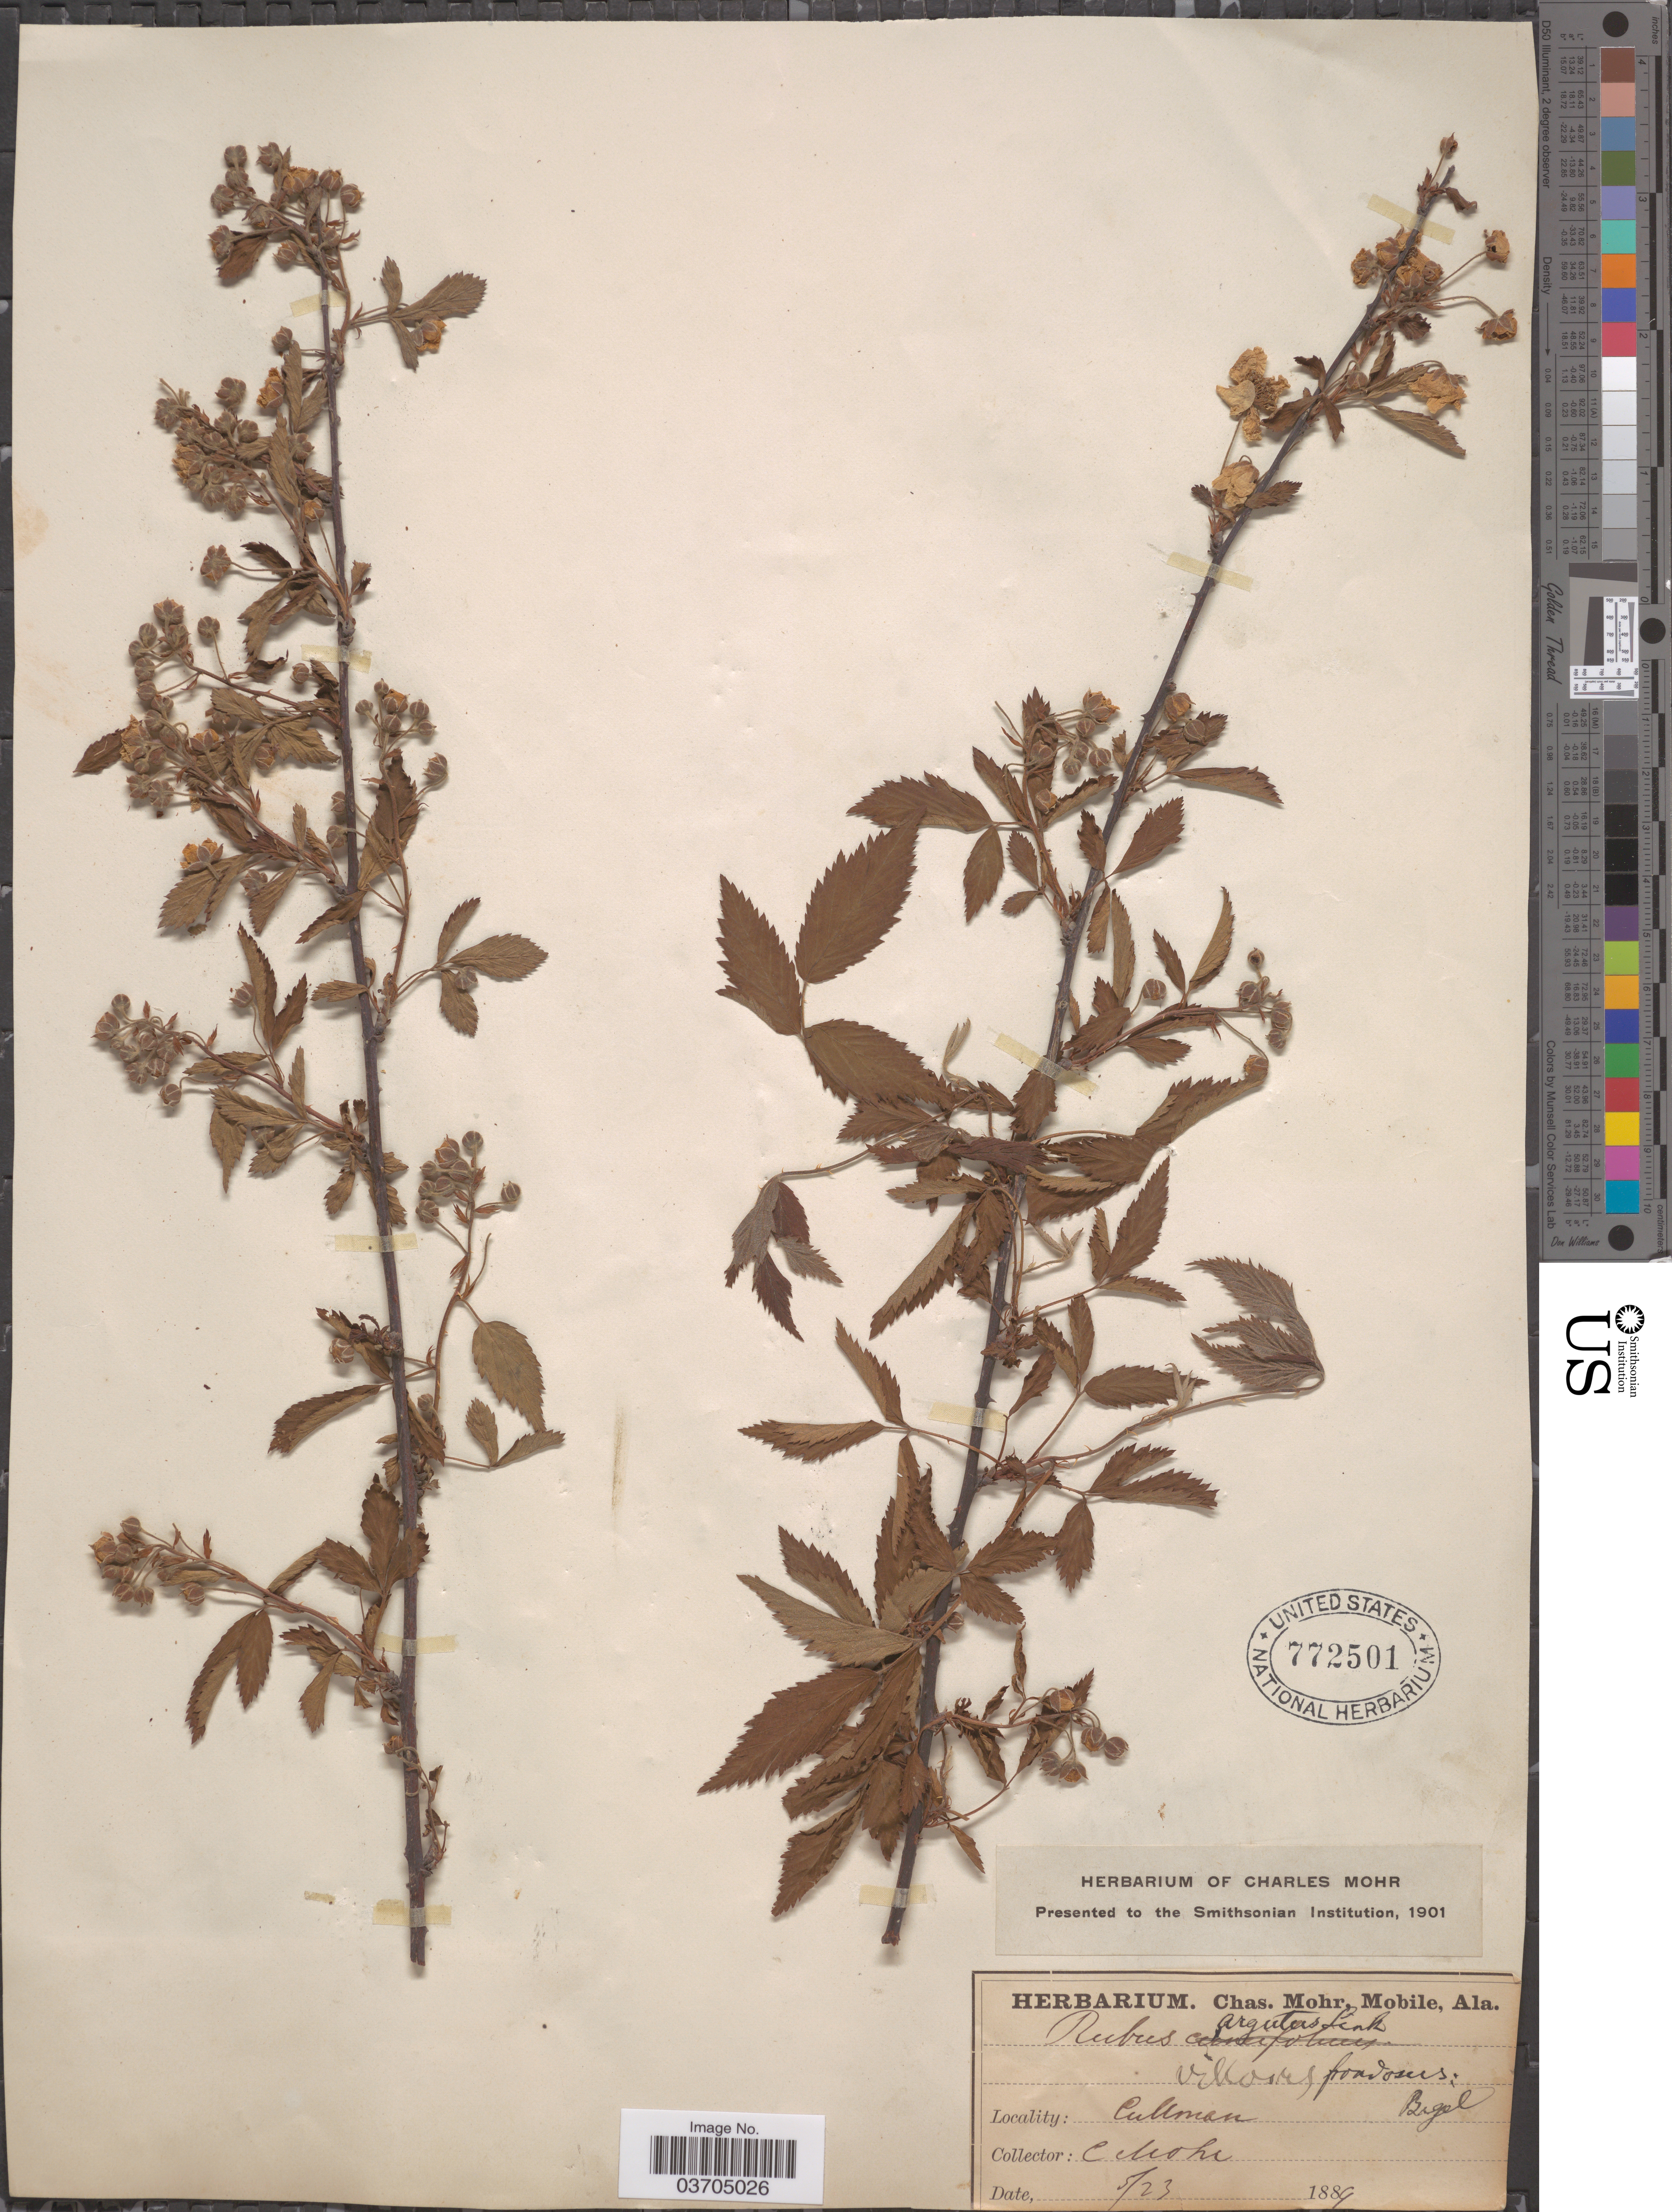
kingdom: Plantae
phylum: Tracheophyta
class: Magnoliopsida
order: Rosales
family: Rosaceae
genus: Rubus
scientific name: Rubus floridus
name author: Tratt.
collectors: Mohr, C. T. (herbarium)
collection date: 1889-05-23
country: United States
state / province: Alabama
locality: Cullman.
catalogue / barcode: US 772501